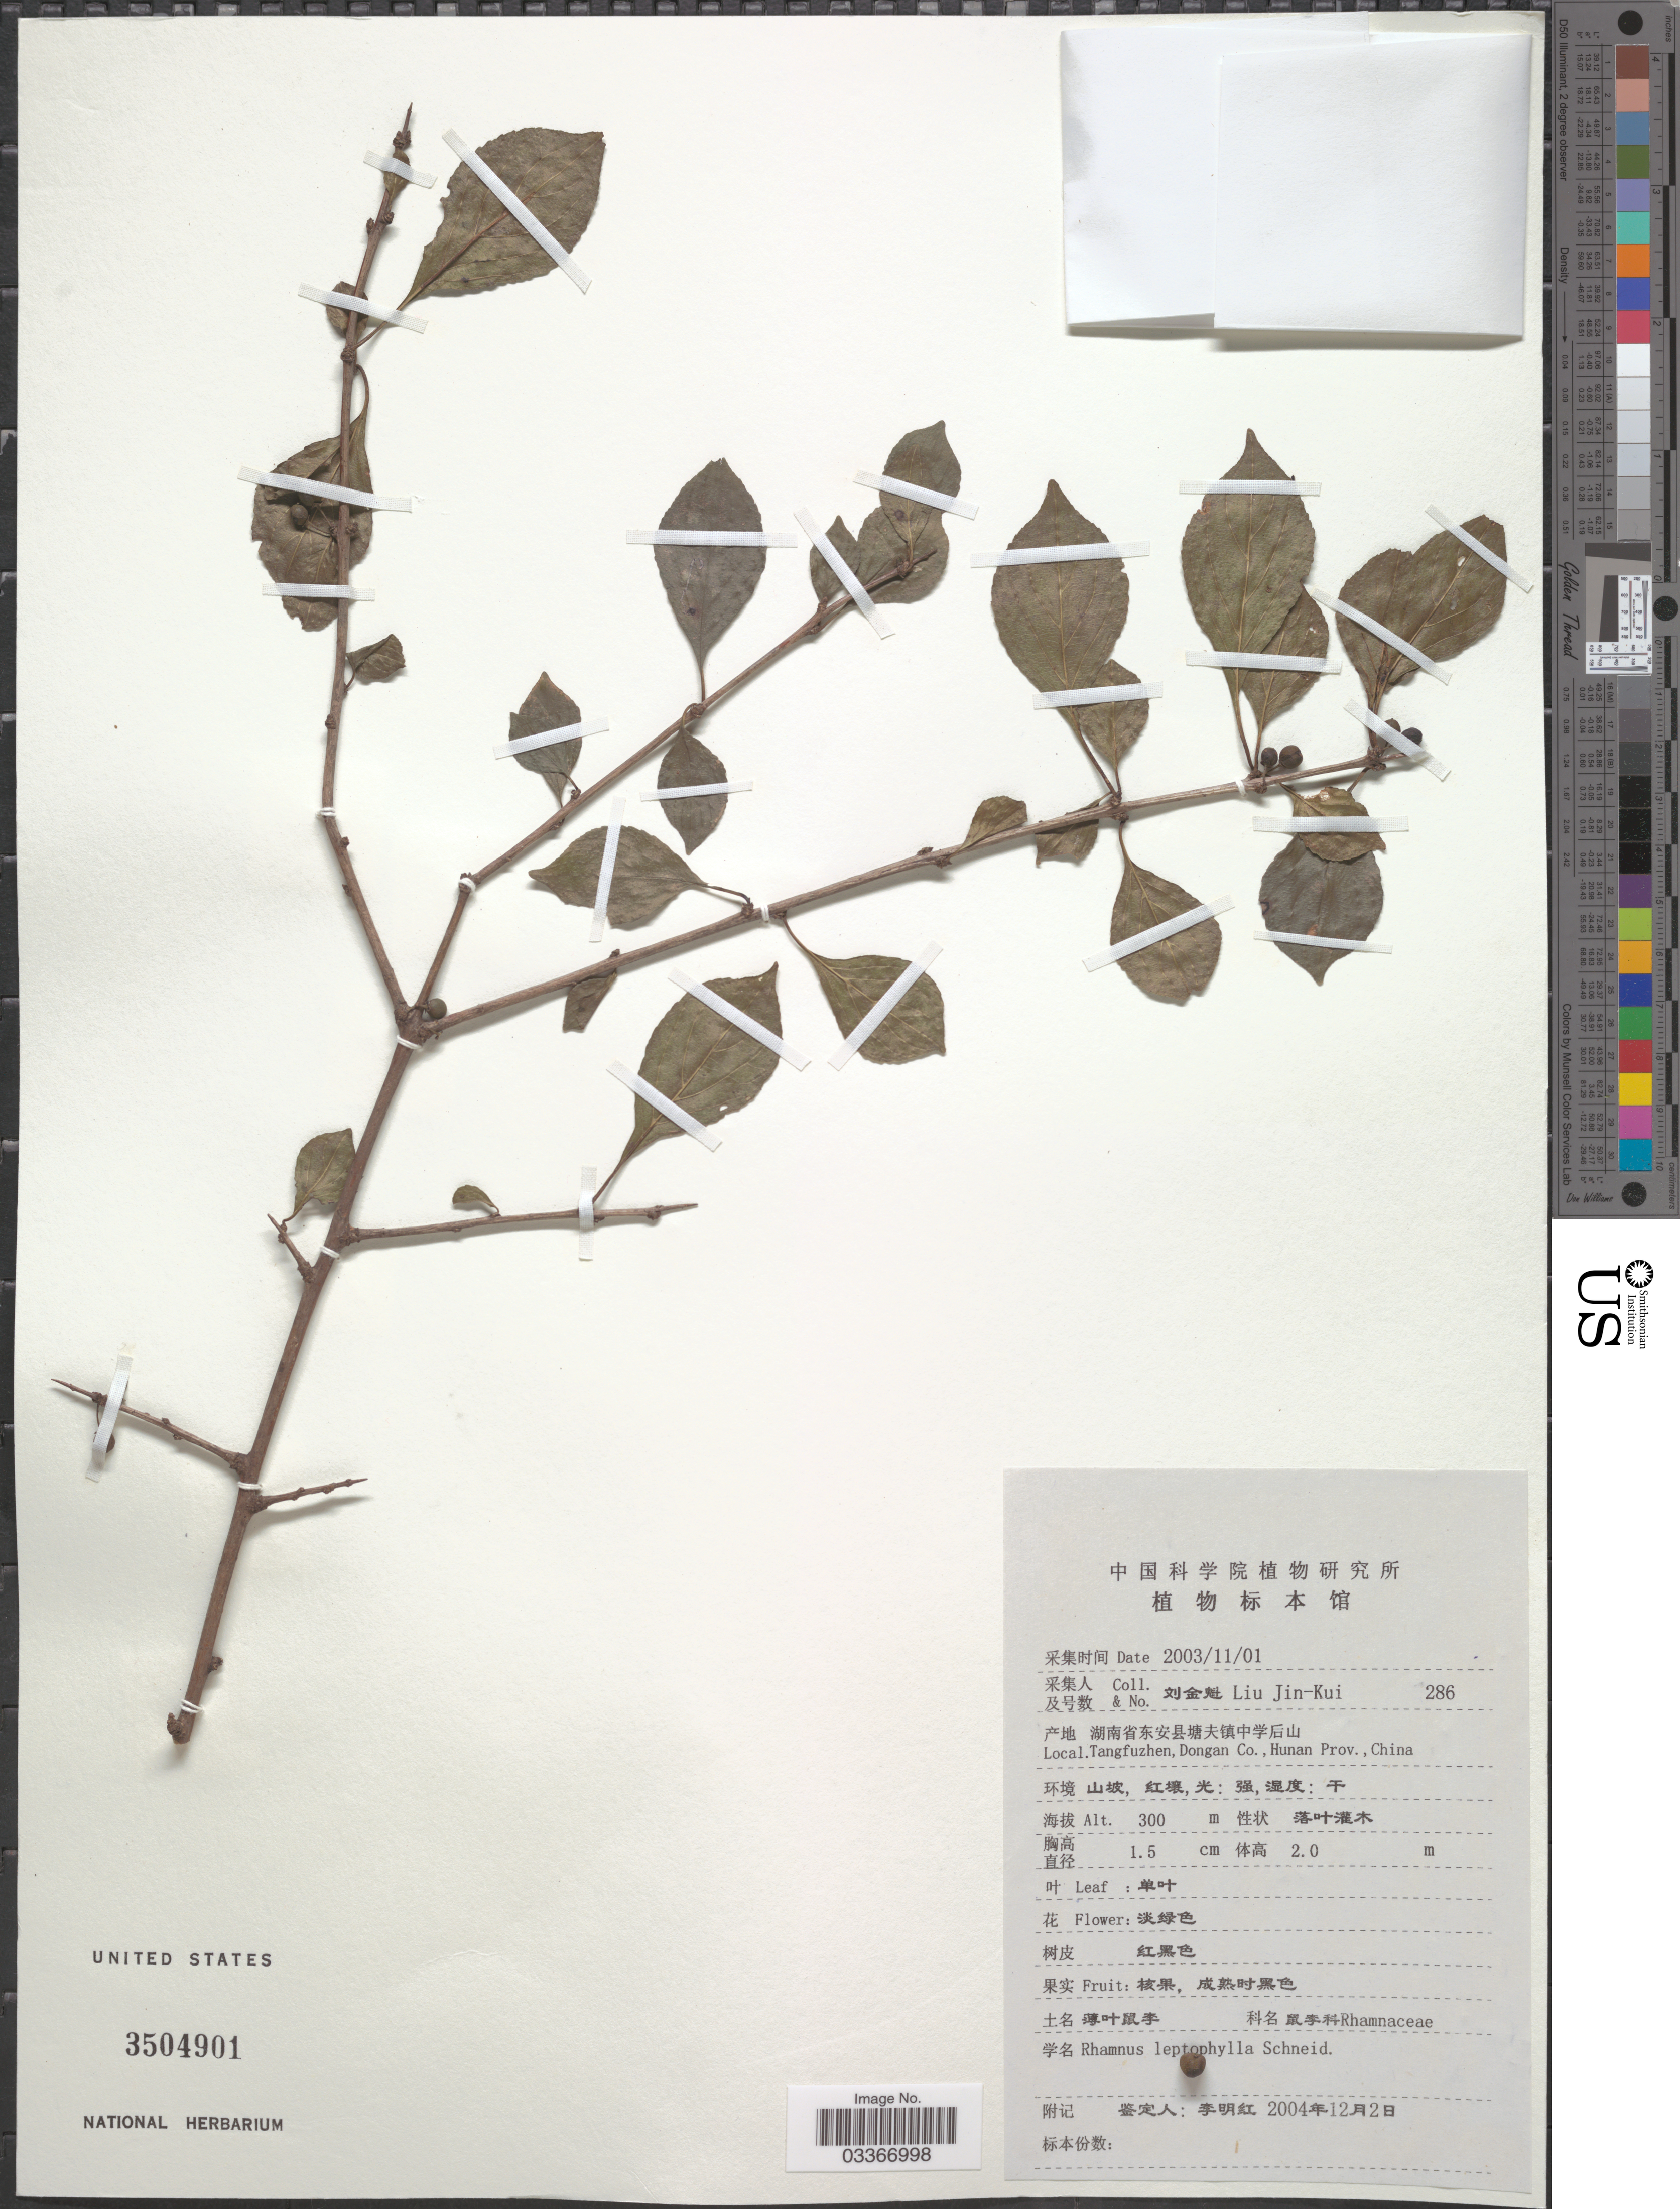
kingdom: Plantae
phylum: Tracheophyta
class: Magnoliopsida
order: Rosales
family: Rhamnaceae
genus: Rhamnus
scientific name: Rhamnus leptophylla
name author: C.K. Schneid.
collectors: Liu Jin-Kui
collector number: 286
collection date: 2003-11-01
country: China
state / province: Hunan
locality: Tangfuzhen, Dongan Co. X.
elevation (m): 300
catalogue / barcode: US 3504901